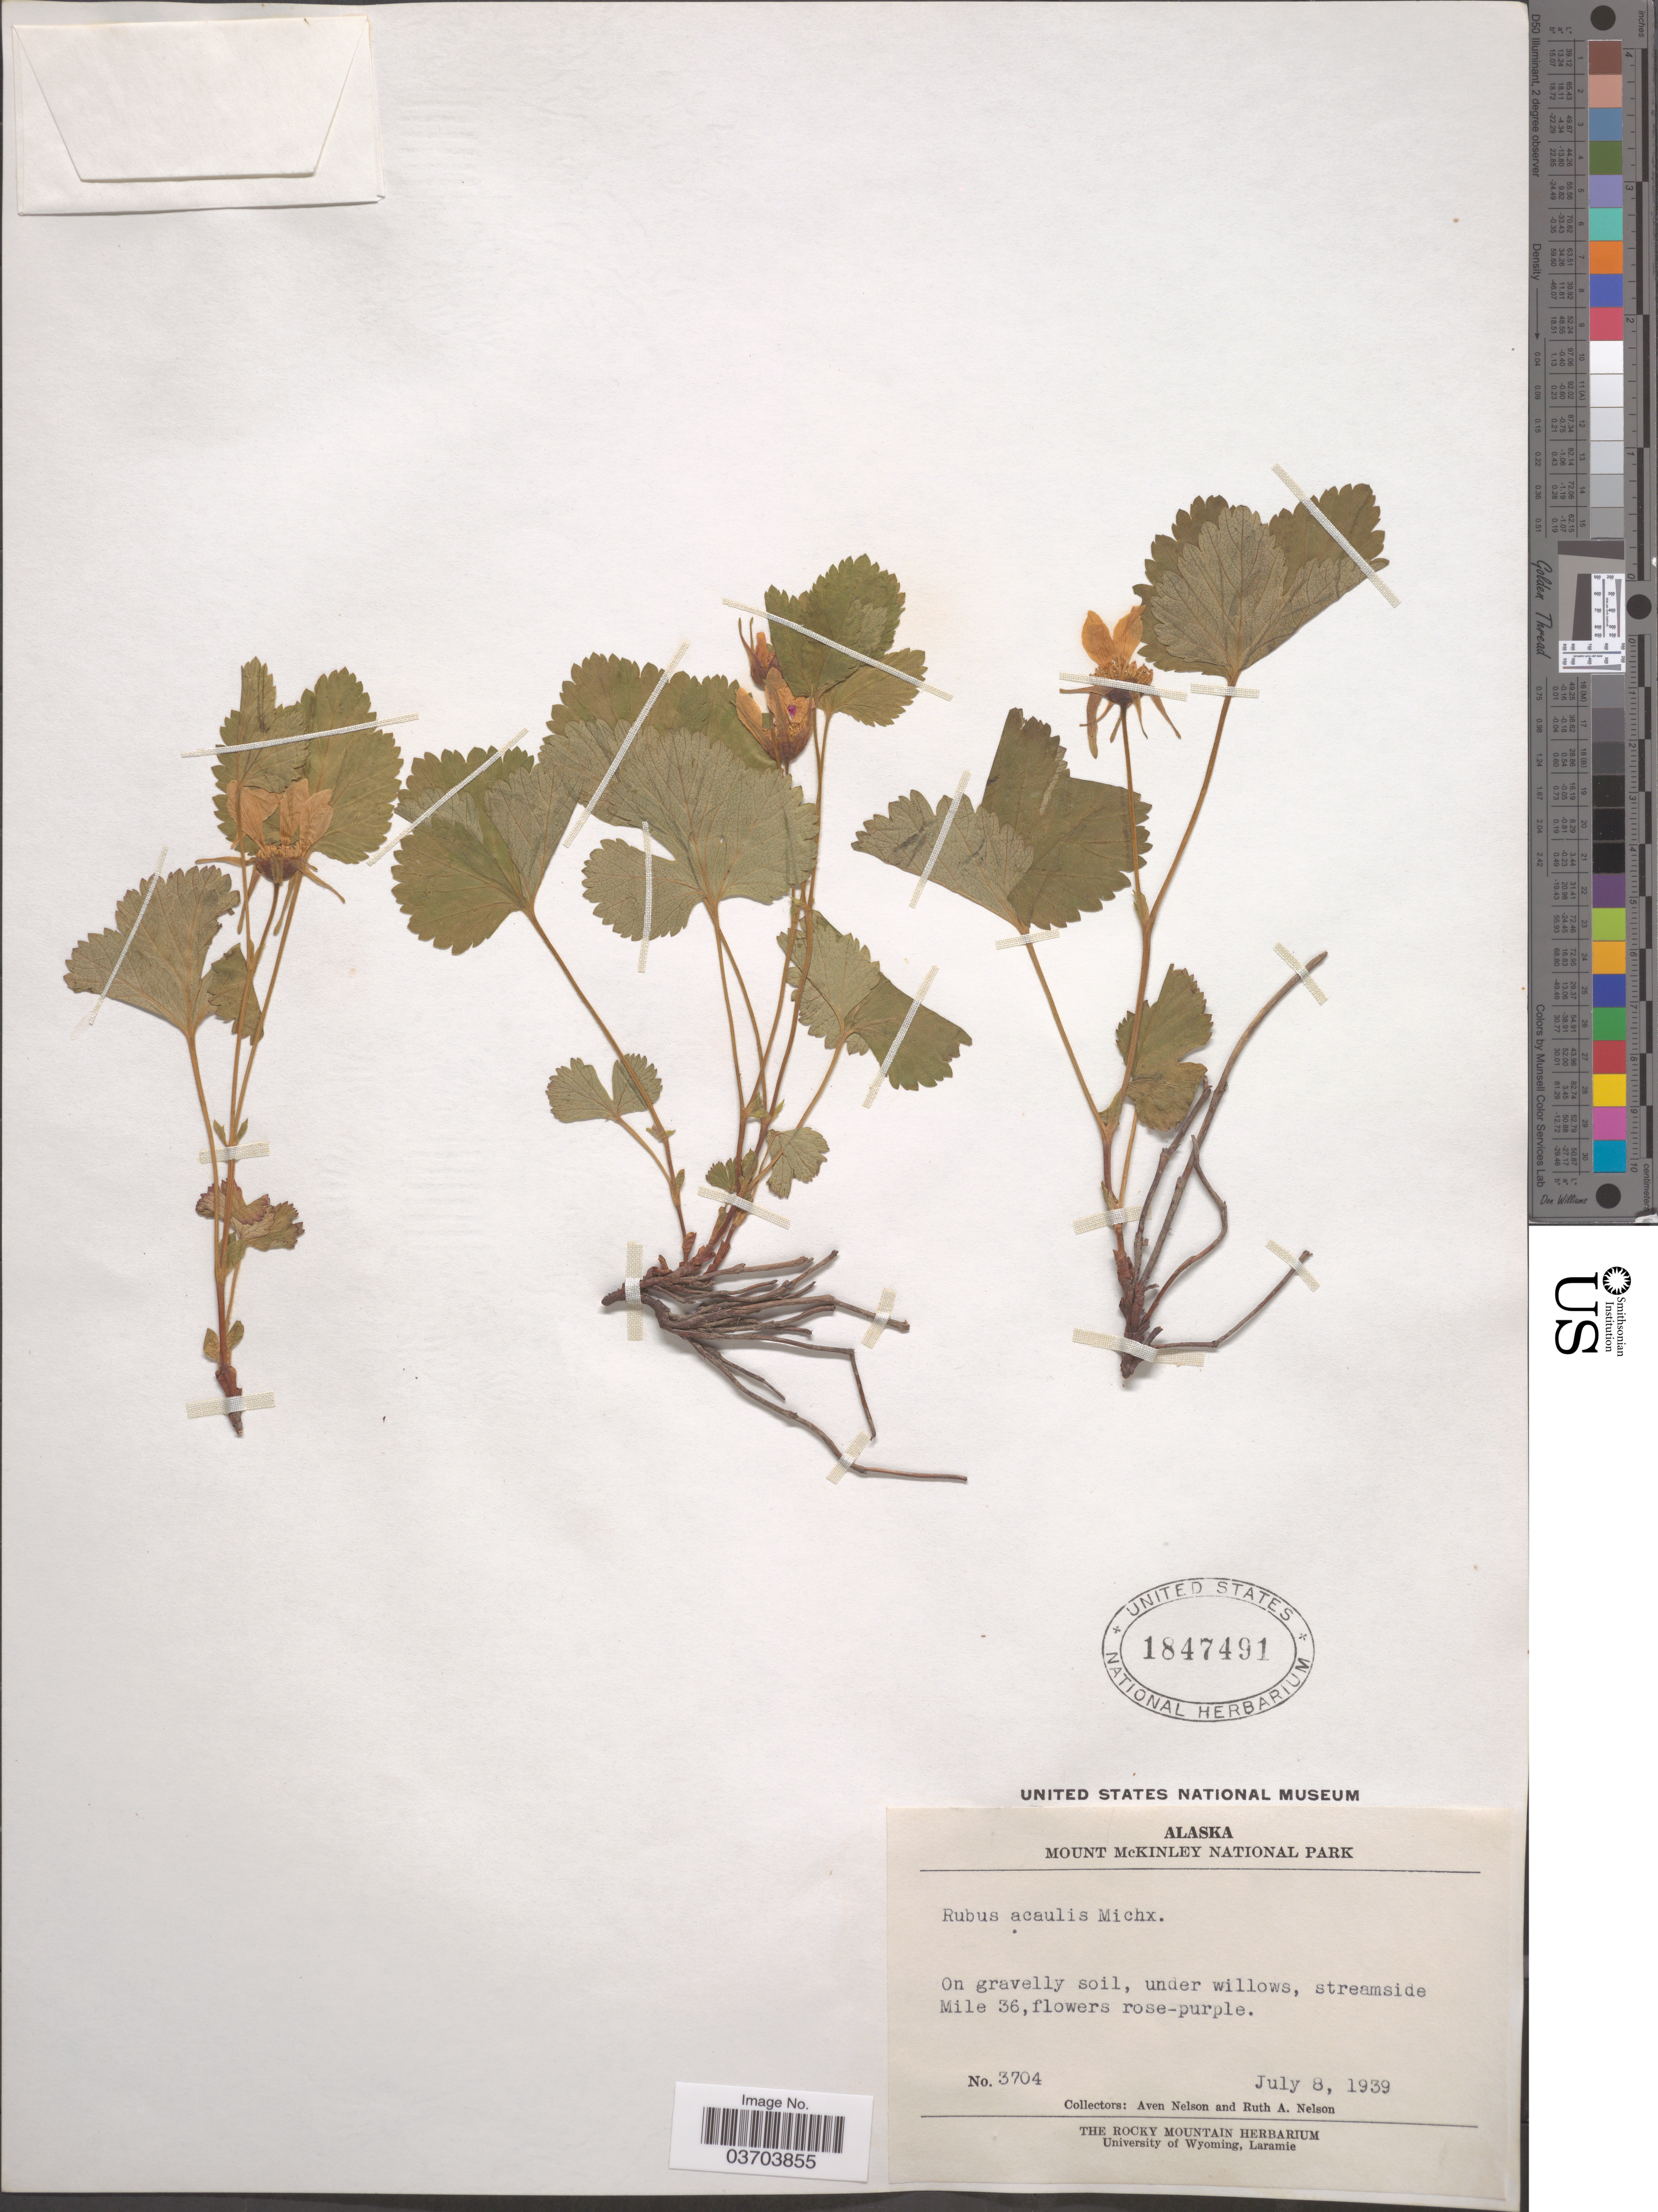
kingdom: Plantae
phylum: Tracheophyta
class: Magnoliopsida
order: Rosales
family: Rosaceae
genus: Rubus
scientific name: Rubus acaulis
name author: Michx.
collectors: A. Nelson & R. A. Nelson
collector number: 3704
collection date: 1939-07-08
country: United States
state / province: Alaska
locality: Mount McKinley National Park. Under willows, streamside Mile 36.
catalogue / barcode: US 1847491